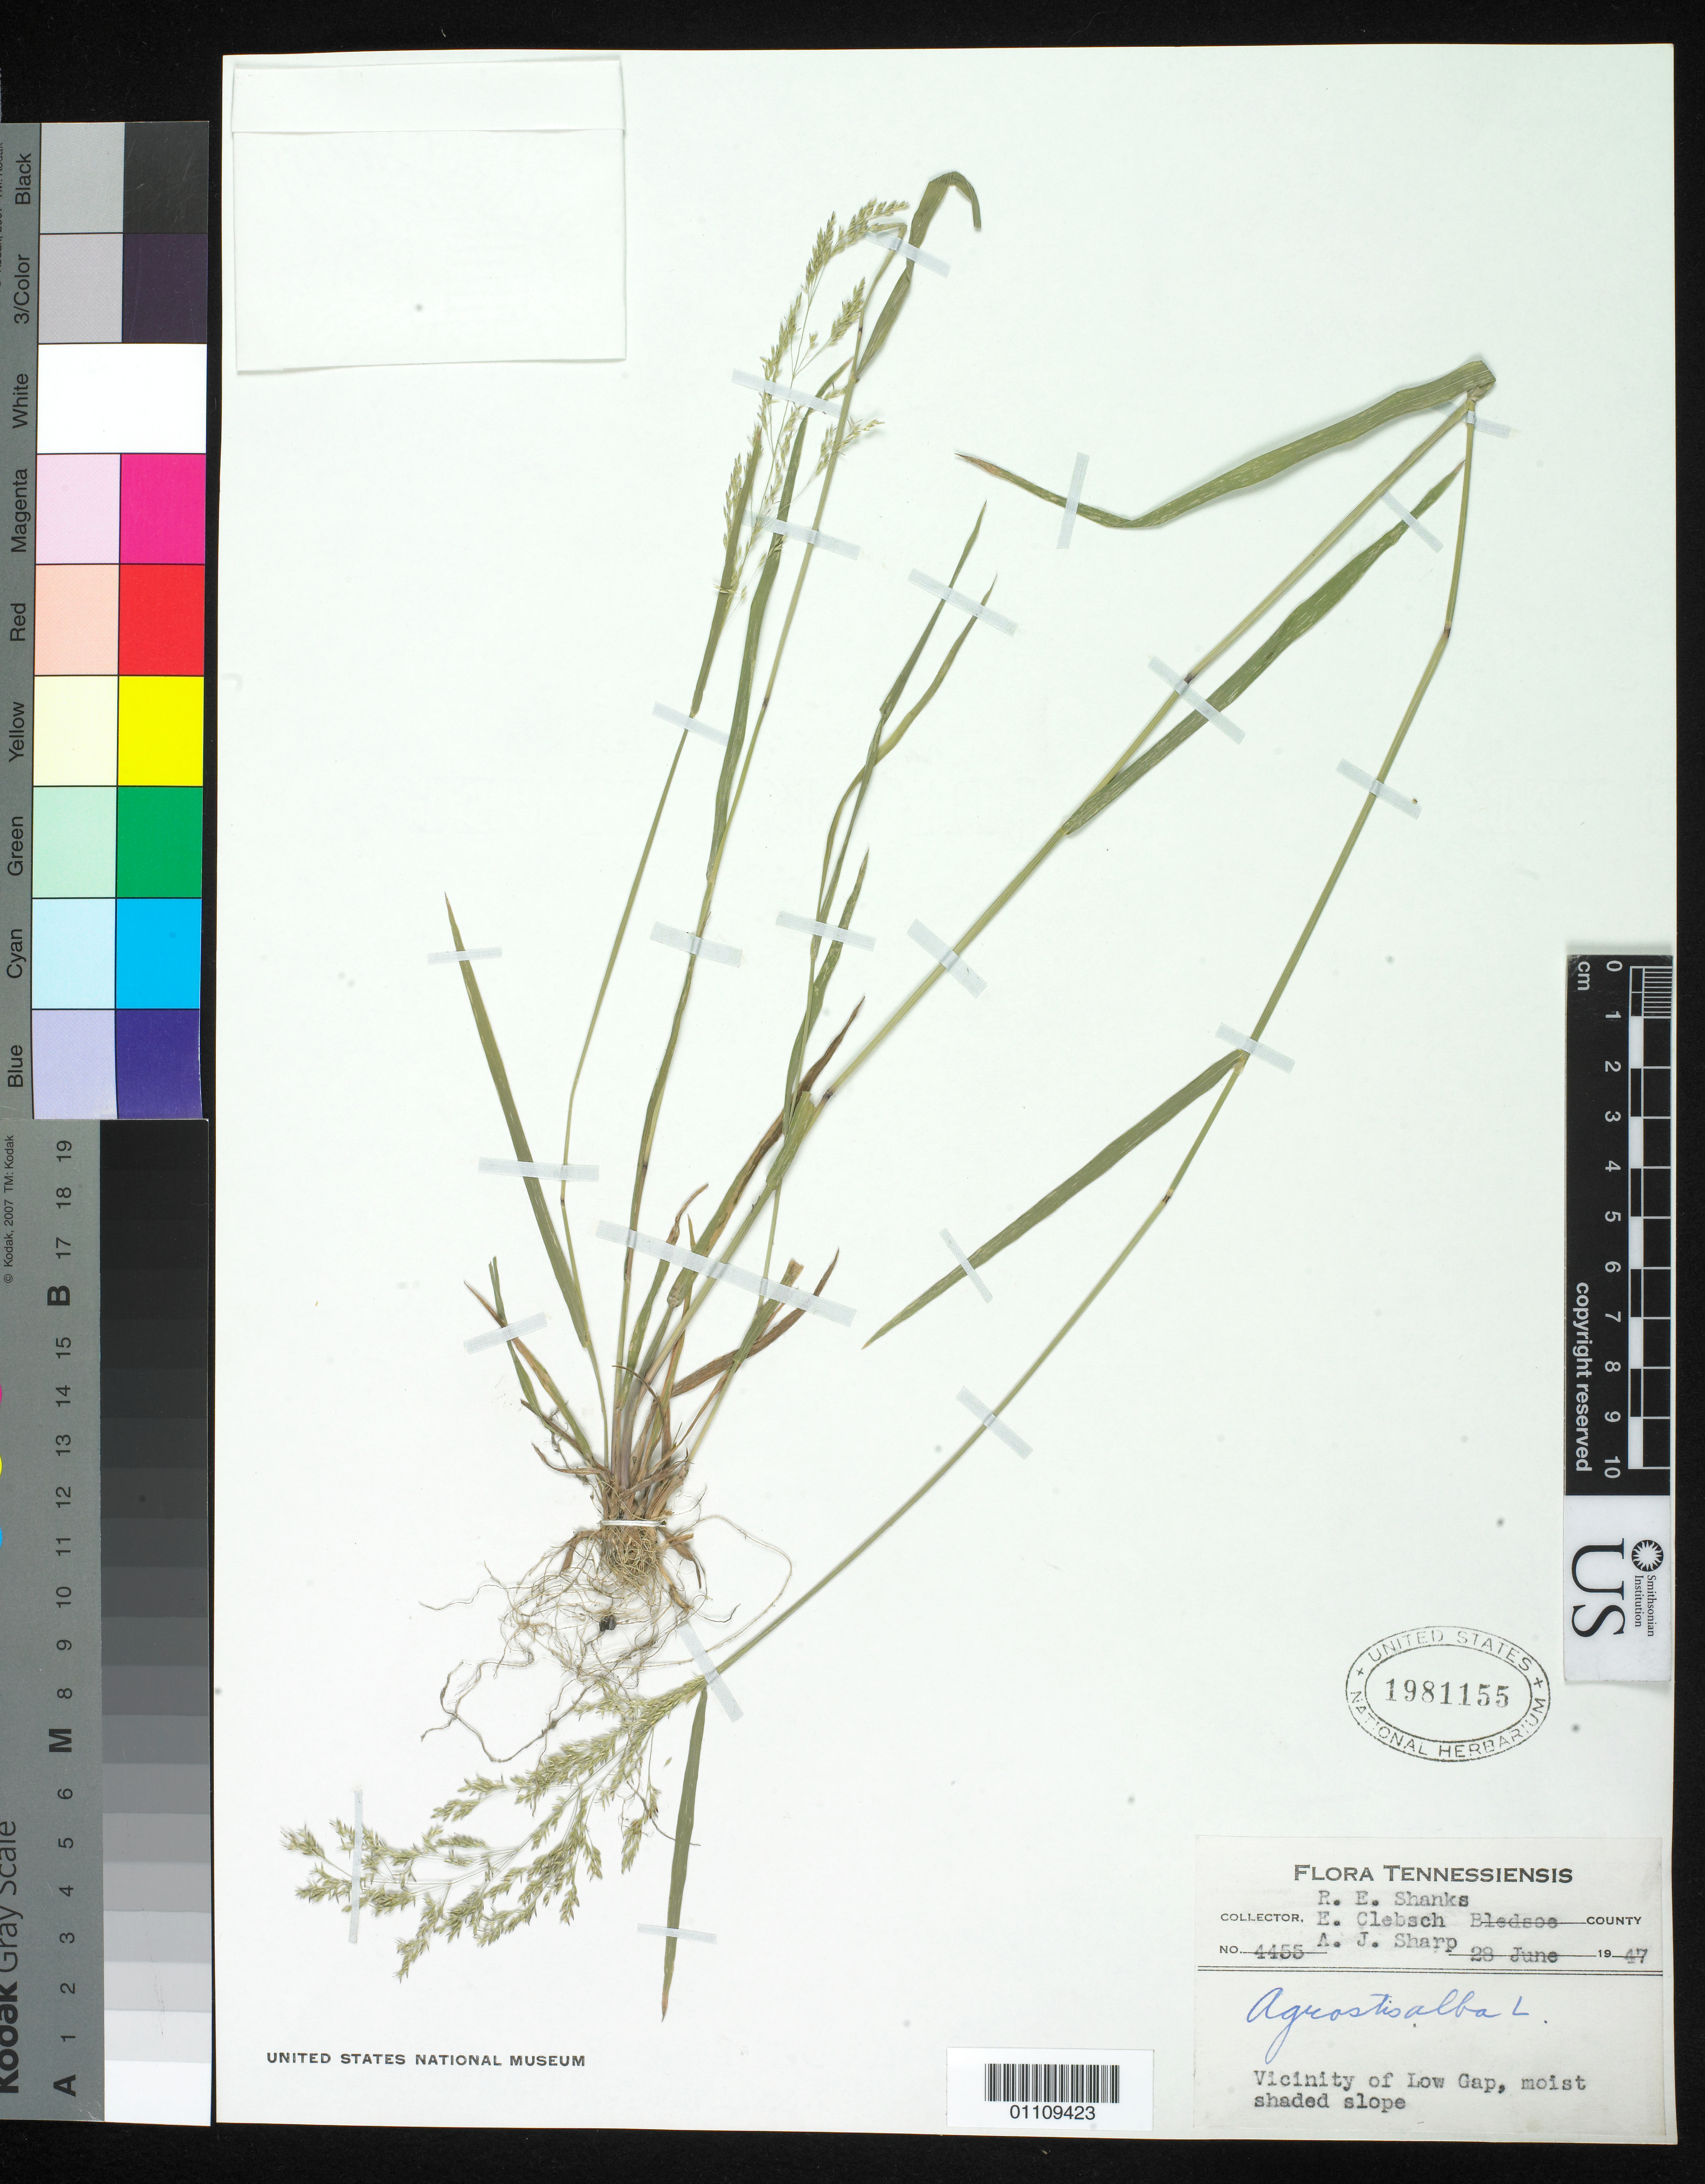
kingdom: Plantae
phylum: Tracheophyta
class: Liliopsida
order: Poales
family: Poaceae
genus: Agrostis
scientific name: Agrostis gigantea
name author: Roth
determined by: Soreng, Robert J., Research Associate (BOT), Smithsonian Institution - National Museum of Natural History (UNITED STATES)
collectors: R. Shanks, E. Clebsch & A. J. Sharp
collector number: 4455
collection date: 1947-06-28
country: United States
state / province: Tennessee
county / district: Bledsoe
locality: Vicinity of Low Gap.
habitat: moist shaded slope.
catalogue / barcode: US 1981155